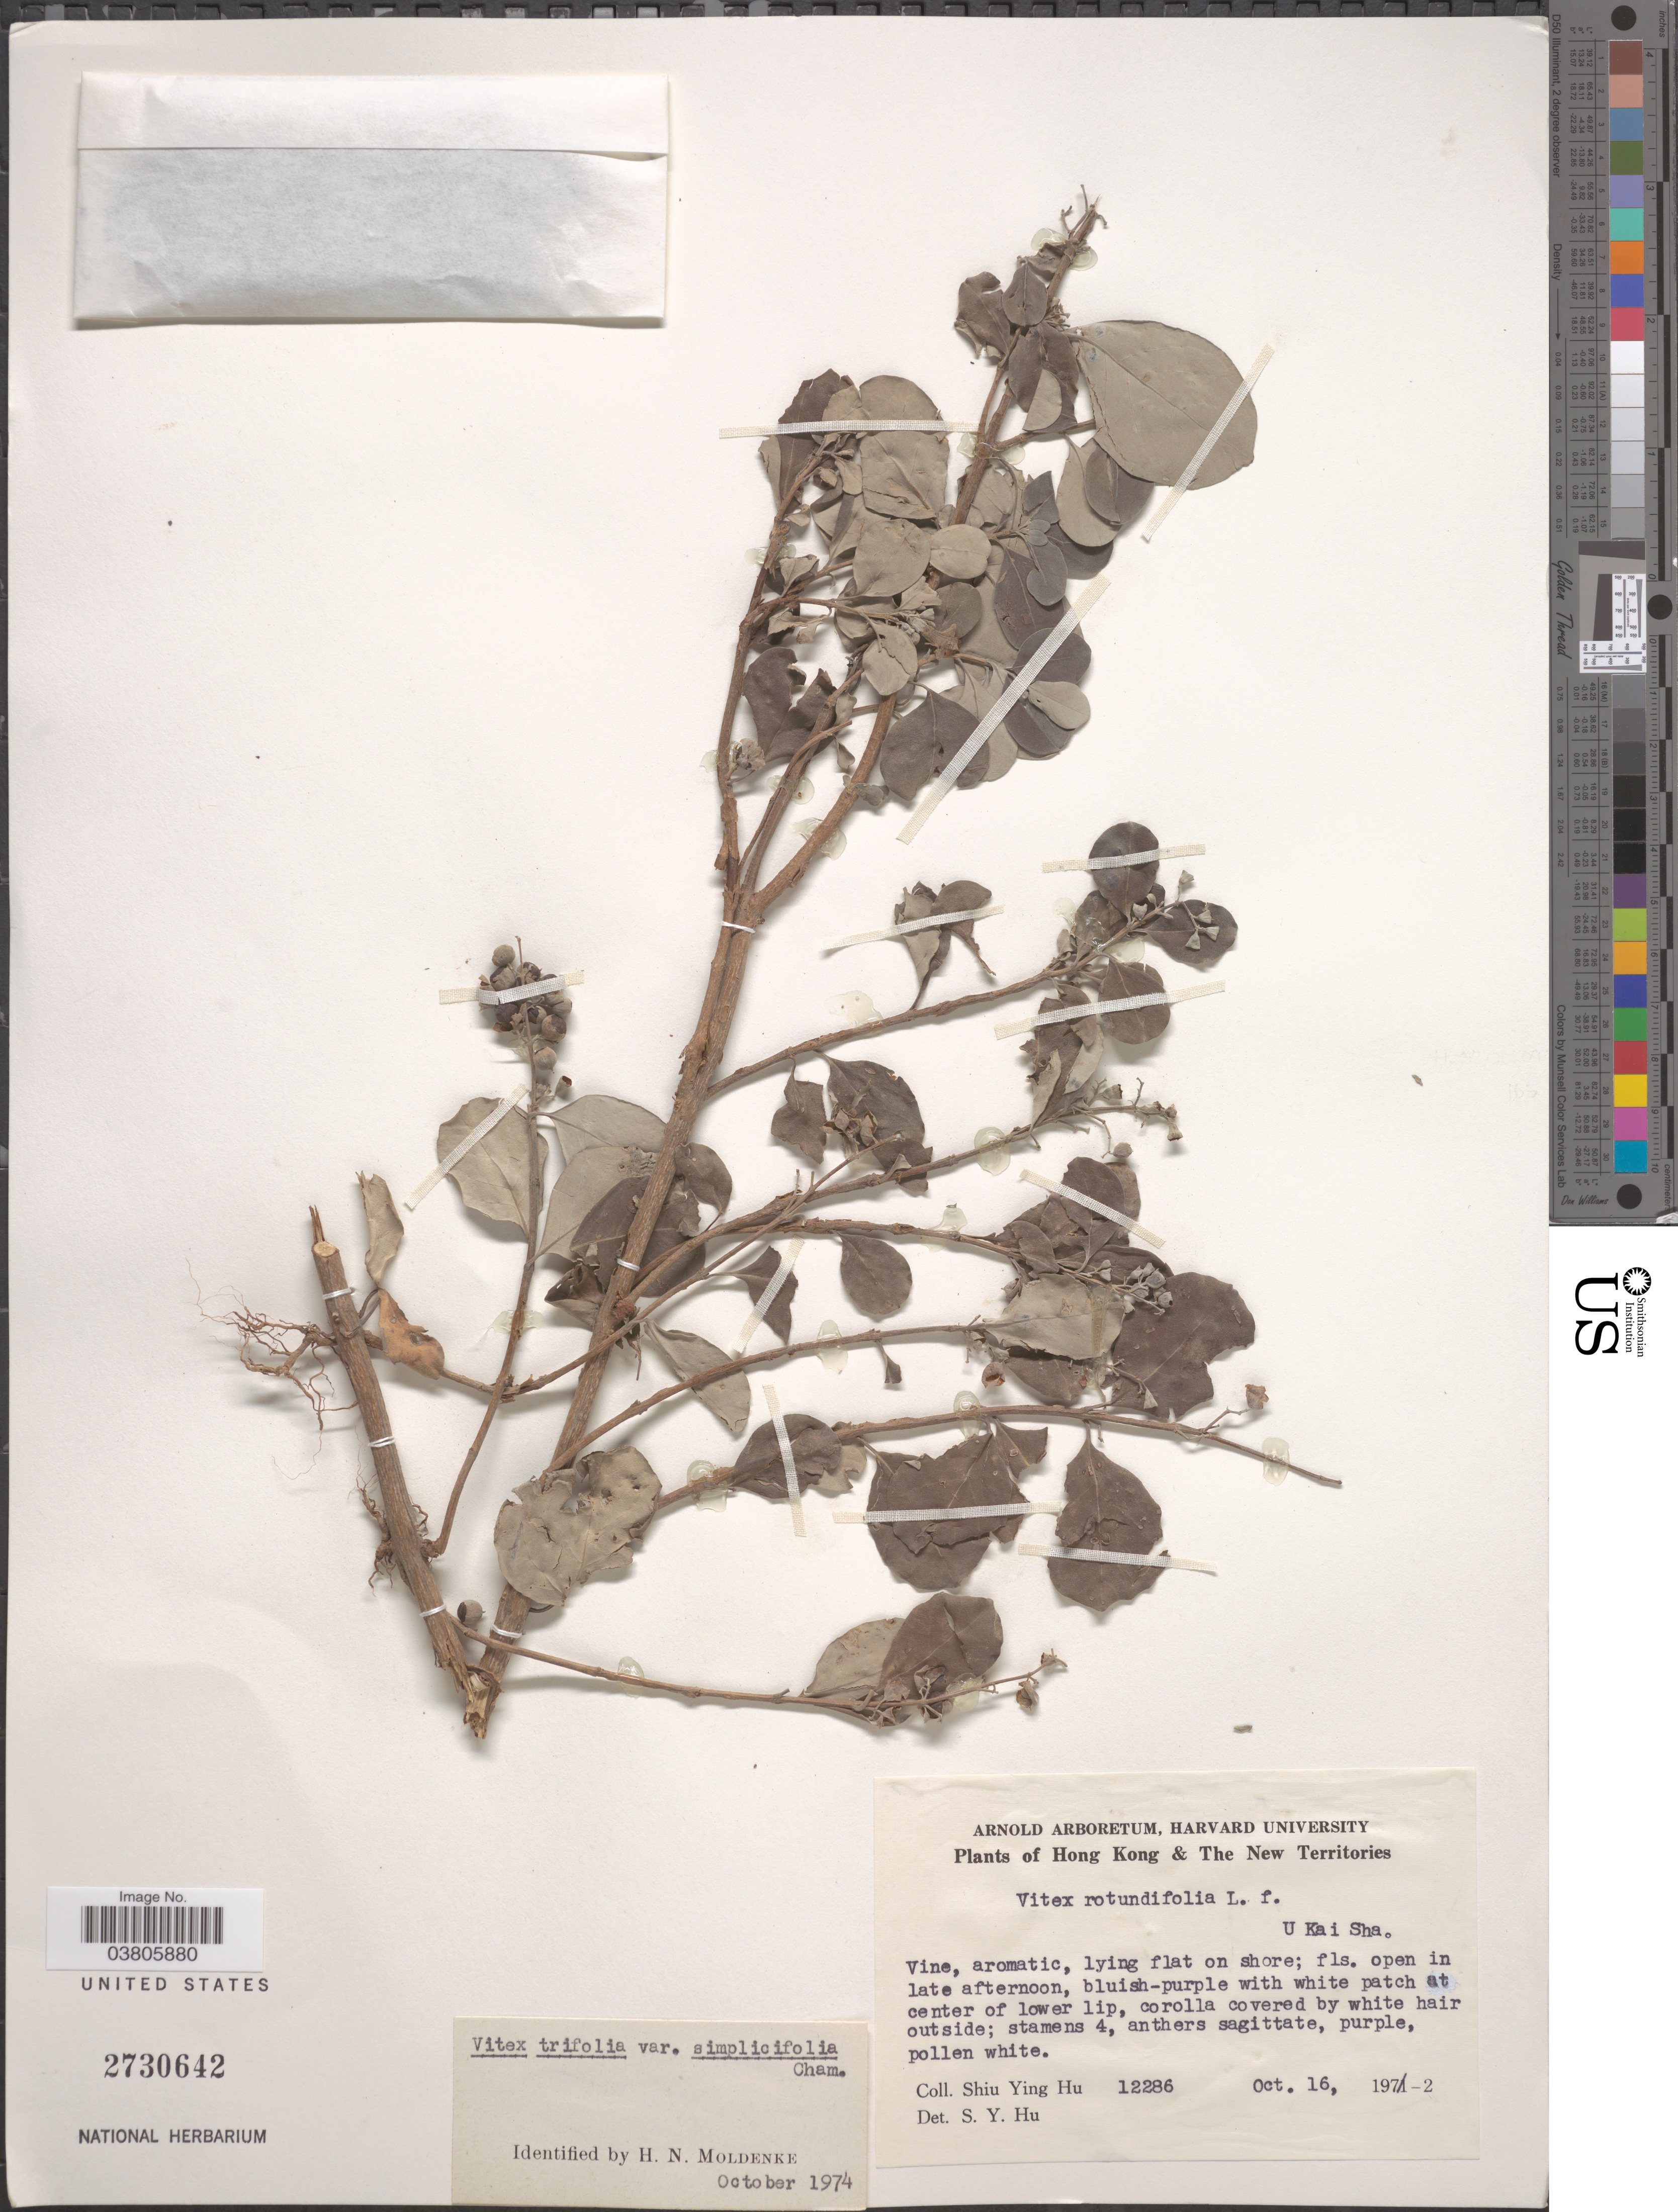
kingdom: Plantae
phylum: Tracheophyta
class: Magnoliopsida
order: Lamiales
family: Lamiaceae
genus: Vitex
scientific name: Vitex negundo var. simplicifolia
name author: D.K. Zang & J.W. Sun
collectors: S. Y. Hu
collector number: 12286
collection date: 1972-10-16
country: China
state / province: Hong Kong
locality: Hong Kong & The New Territories. U Kai Sha.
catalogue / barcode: US 2730642